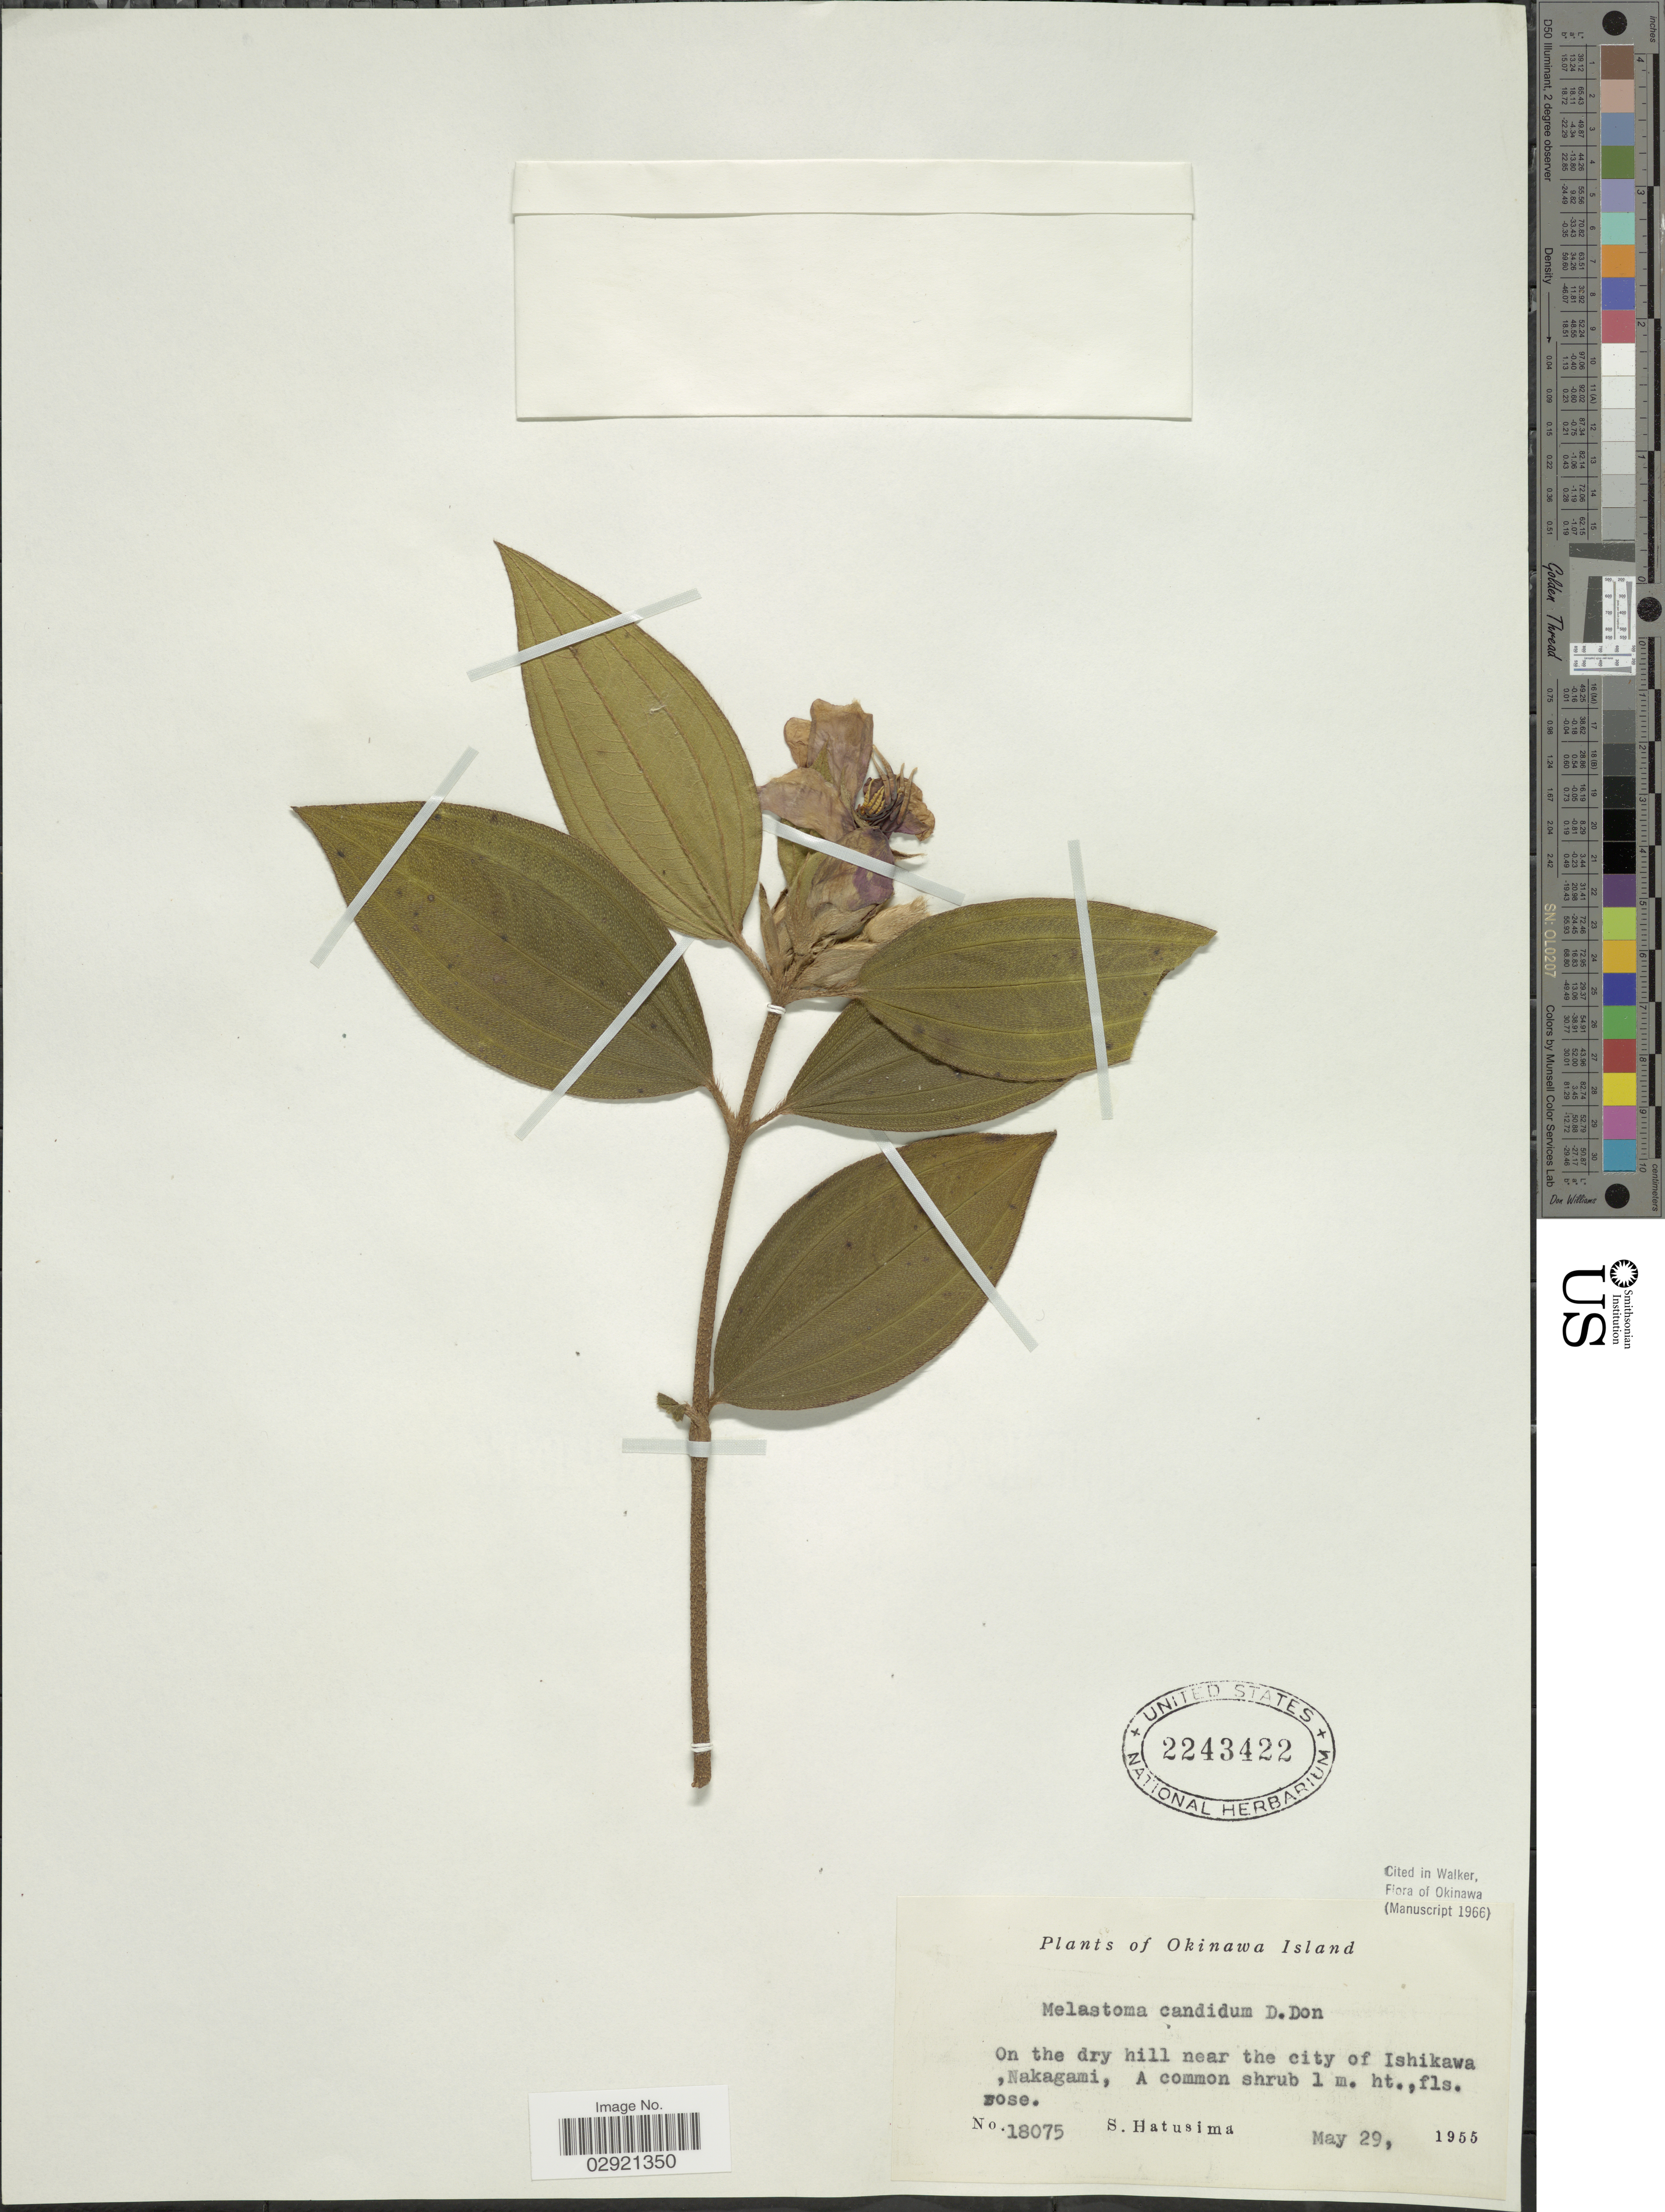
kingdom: Plantae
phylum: Tracheophyta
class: Magnoliopsida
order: Myrtales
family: Melastomataceae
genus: Melastoma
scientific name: Melastoma candidum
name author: D. Don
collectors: S. Hatusima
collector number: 18075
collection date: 1955-05-29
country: Japan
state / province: Okinawa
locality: Okinawa Island. Near the city of Ishikawa, Nagakami.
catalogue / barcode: US 2243422